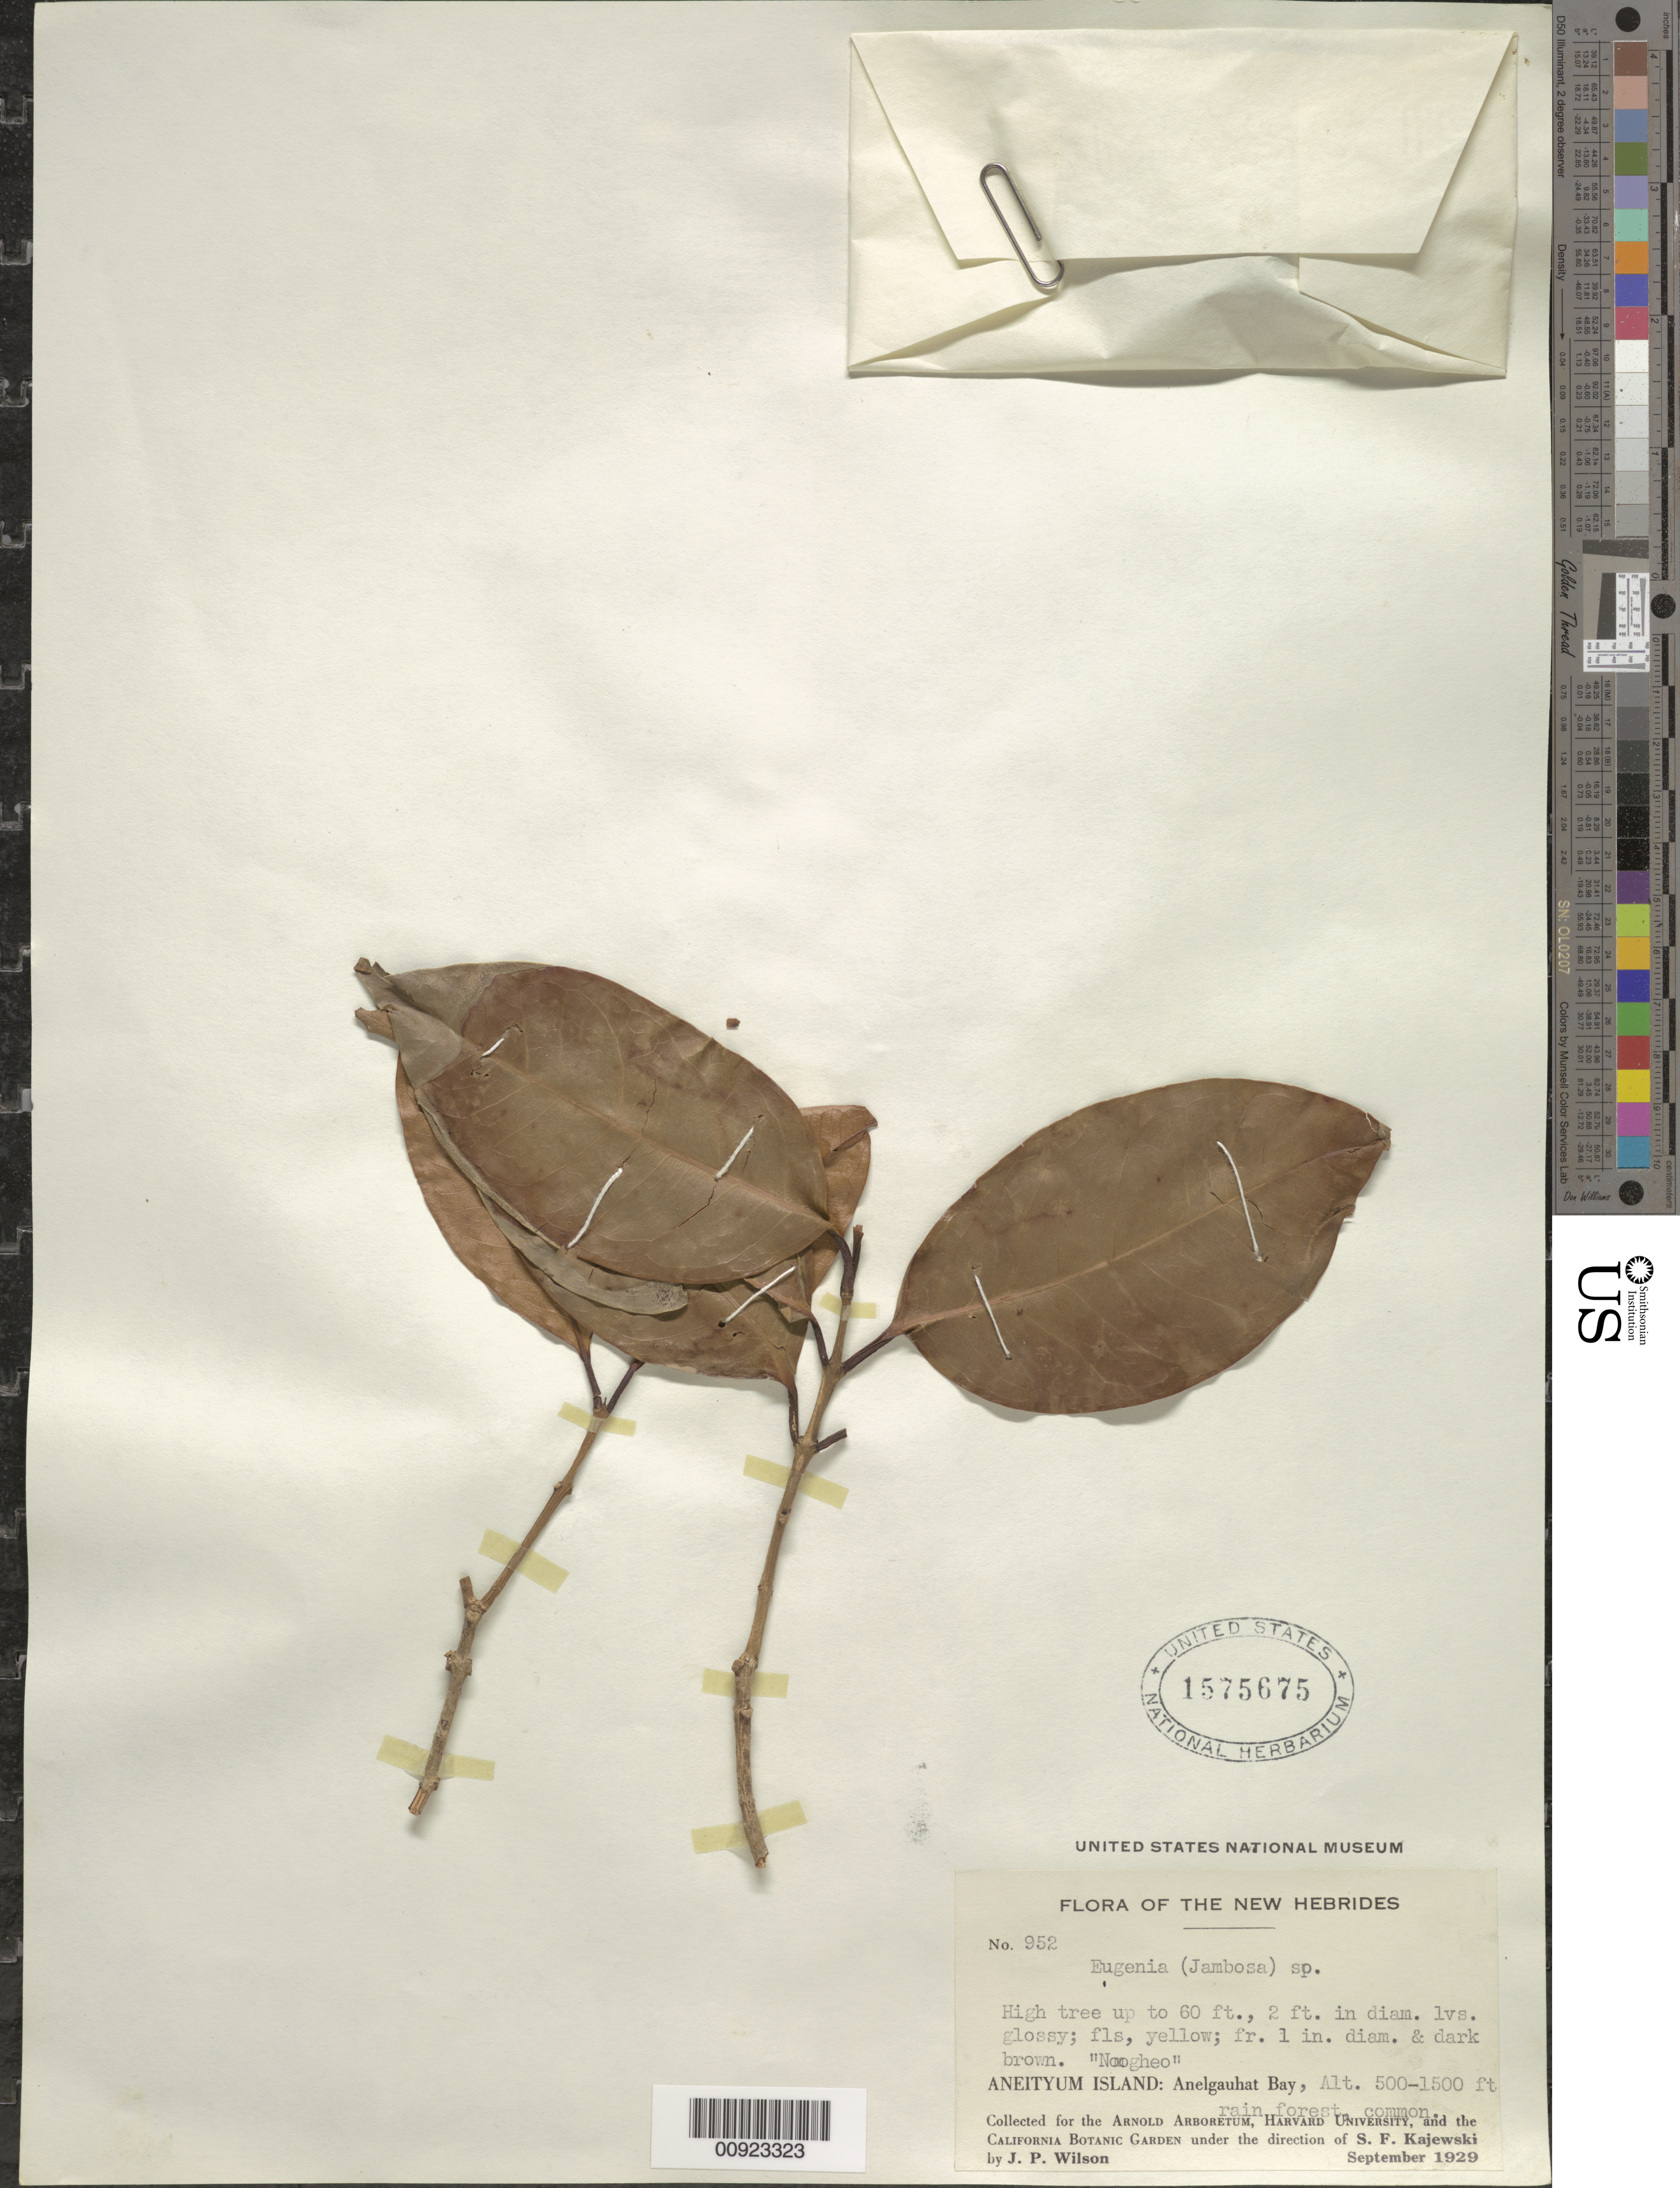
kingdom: Plantae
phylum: Tracheophyta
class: Magnoliopsida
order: Myrtales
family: Myrtaceae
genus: Syzygium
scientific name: Syzygium sp.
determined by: Strong, M. T., (US), Smithsonian Institution - National Museum of Natural History (UNITED STATES)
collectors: J. P. Wilson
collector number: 952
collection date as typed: Sep 1929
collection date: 1929-09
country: Vanuatu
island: Anatom [Aneityum]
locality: Anelgauhat Bay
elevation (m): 152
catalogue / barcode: US 1575675